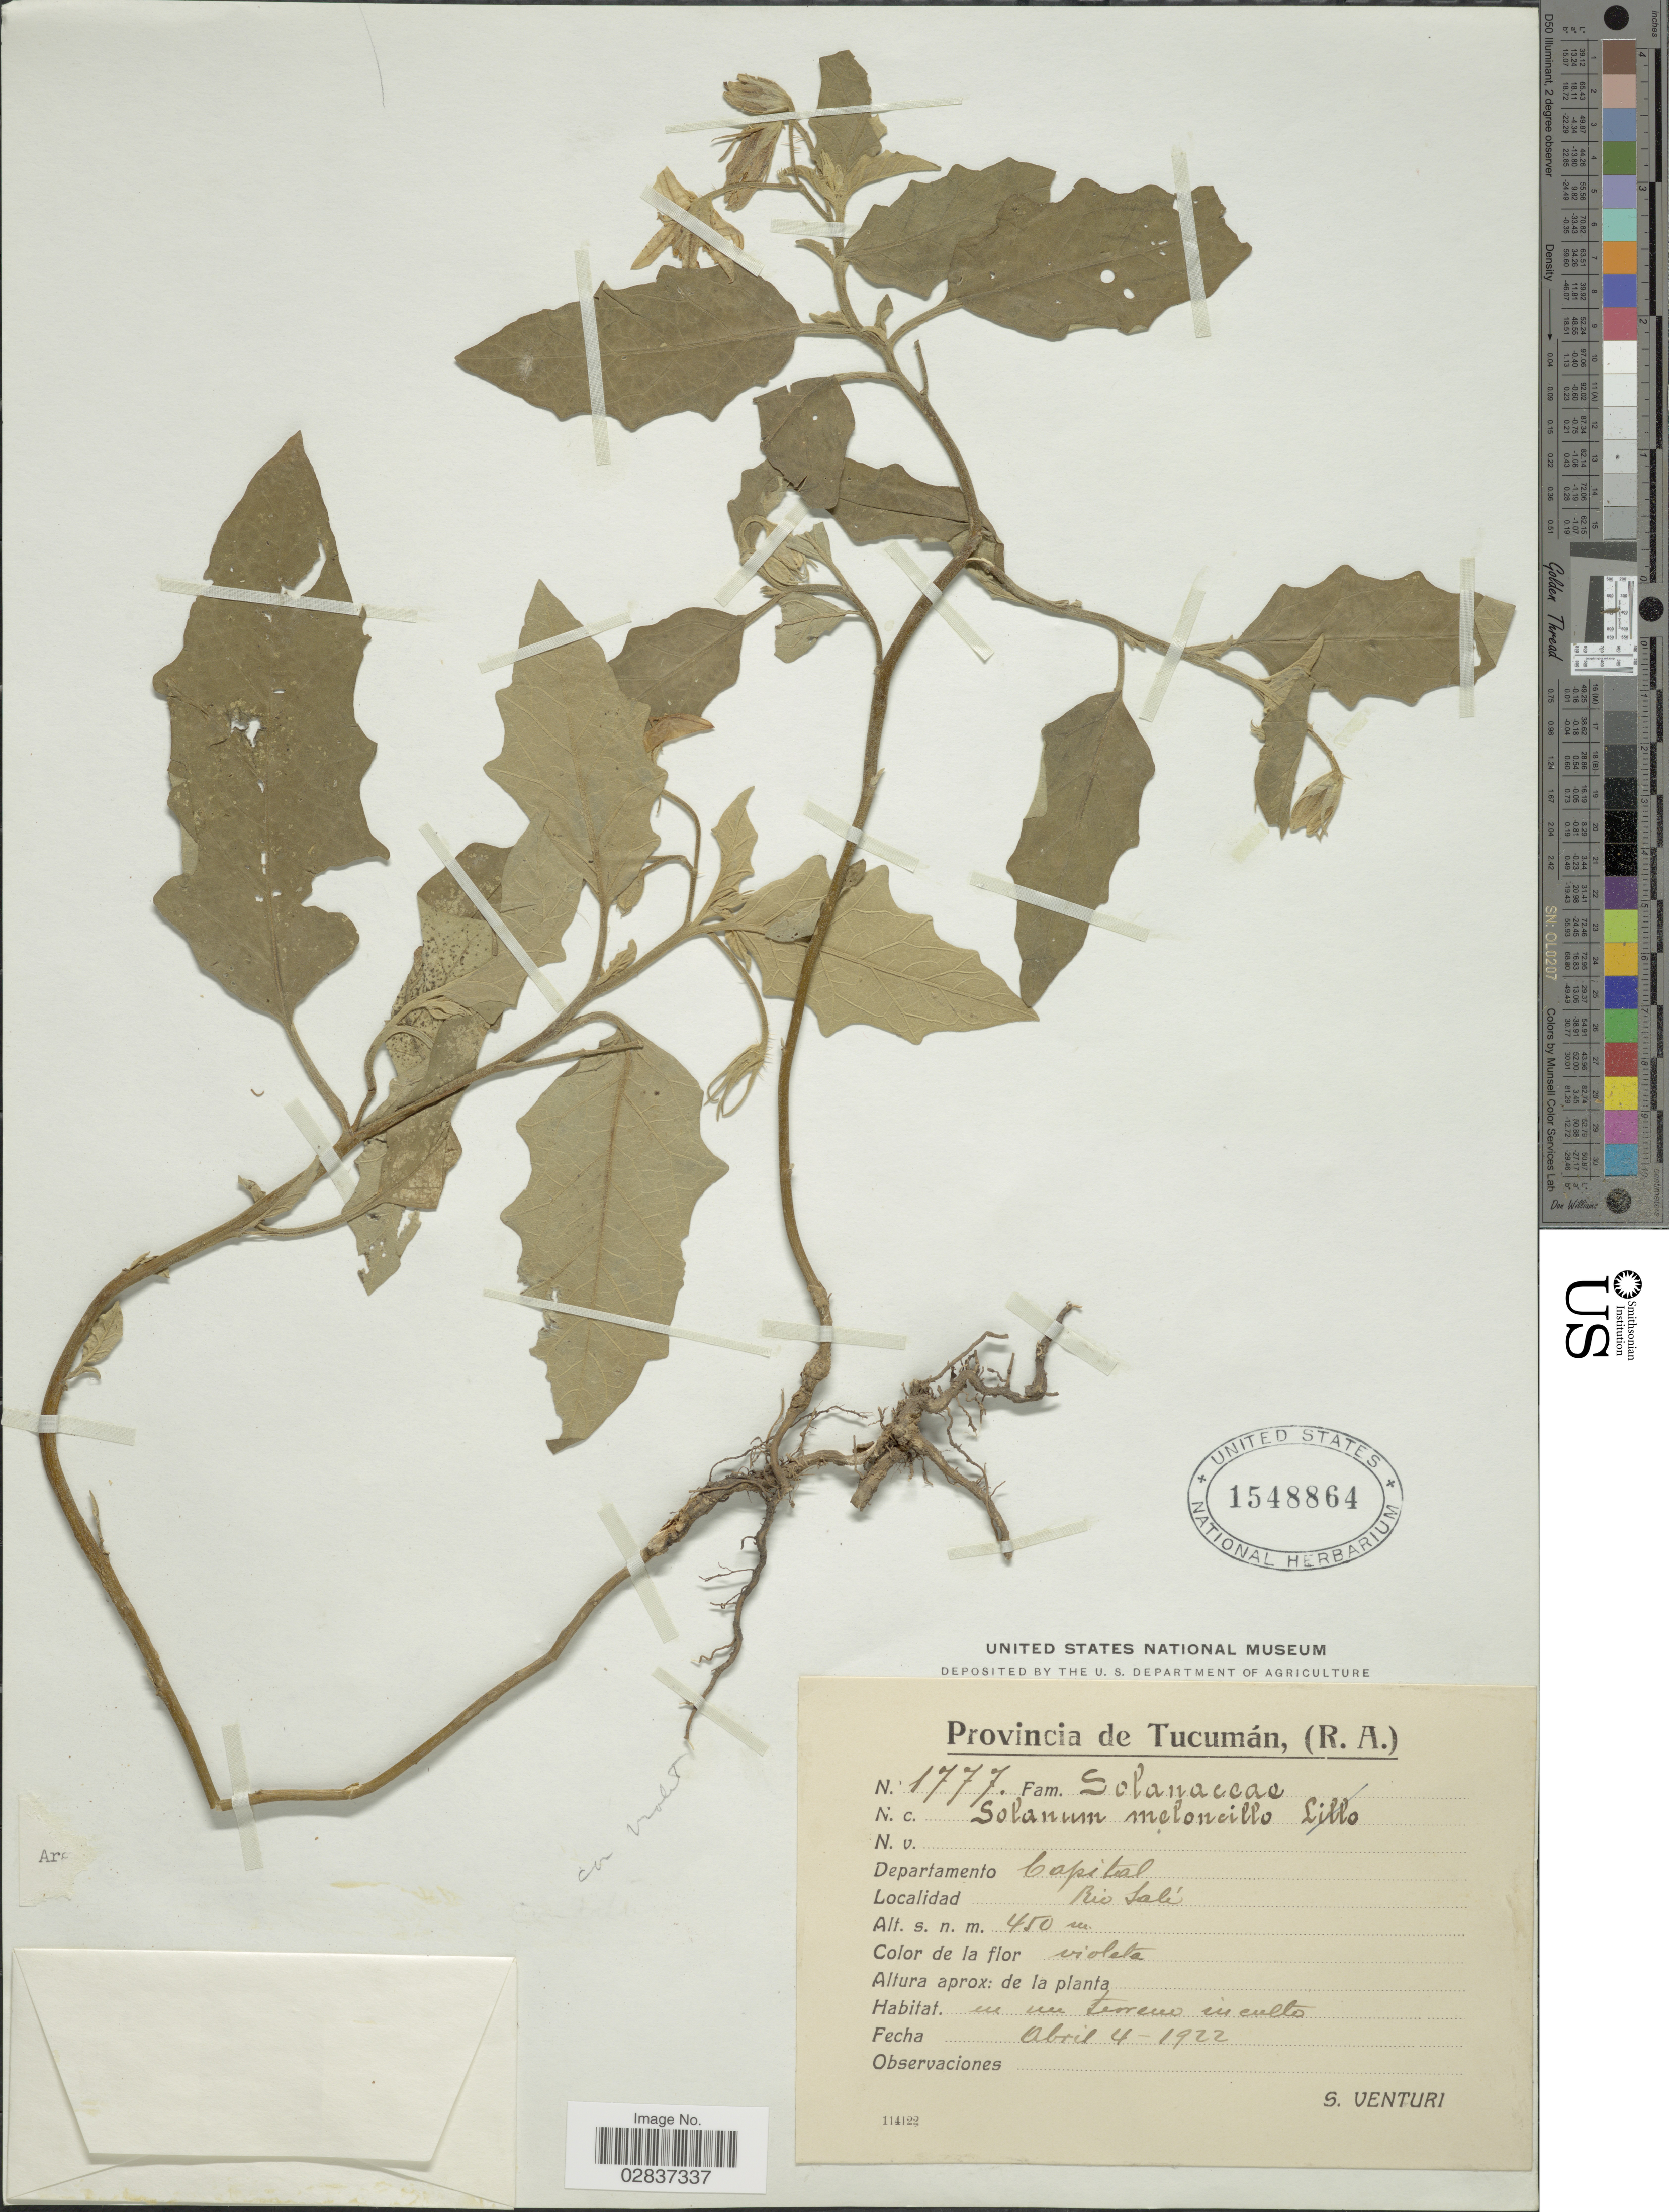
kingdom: Plantae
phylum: Tracheophyta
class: Magnoliopsida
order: Solanales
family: Solanaceae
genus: Solanum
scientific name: Solanum conditum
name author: C.V. Morton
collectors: S. Venturi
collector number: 1777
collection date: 1922-04-04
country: Argentina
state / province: Tucuman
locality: Departamento Capital, Rio Salí.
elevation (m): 450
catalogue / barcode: US 1548864